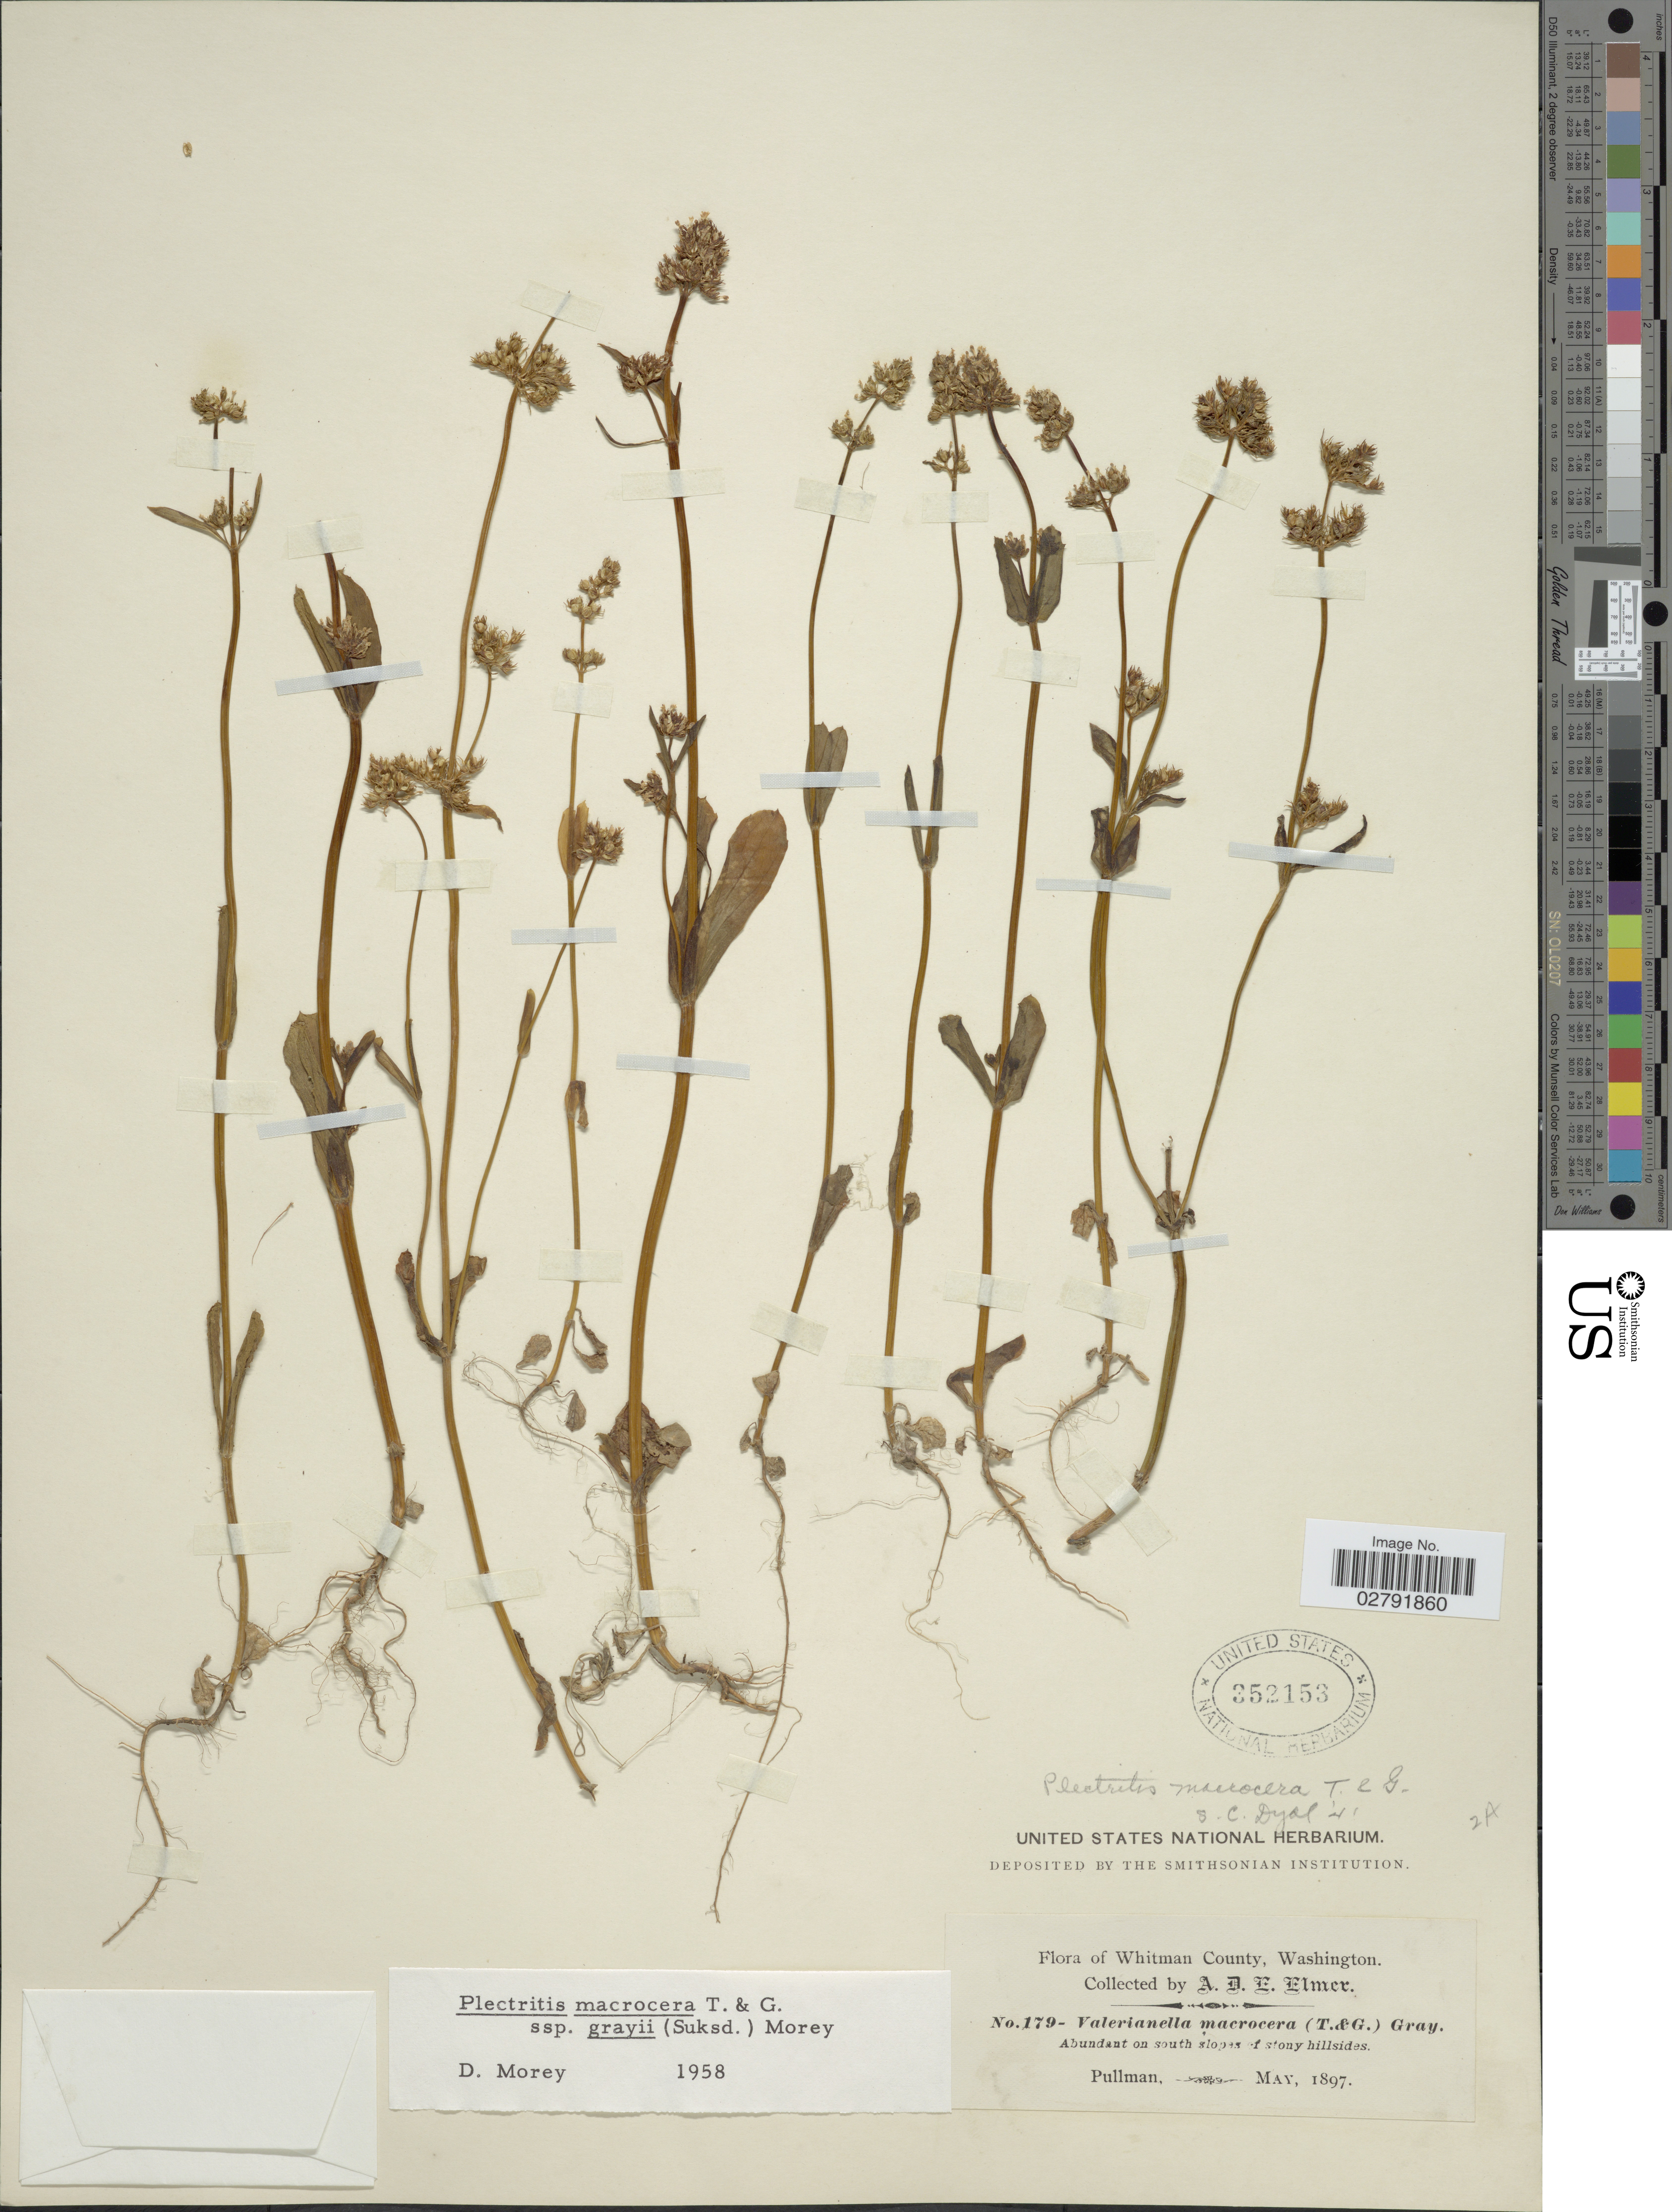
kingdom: Plantae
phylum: Tracheophyta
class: Magnoliopsida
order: Dipsacales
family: Caprifoliaceae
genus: Plectritis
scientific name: Plectritis macrocera subsp. grayi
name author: (Suksd.) Morey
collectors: A. D. E. Elmer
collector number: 179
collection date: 1897-05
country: United States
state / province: Washington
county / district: Whitman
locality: Whitman County. Abundant on south slopes of stony hillsides.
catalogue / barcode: US 352153